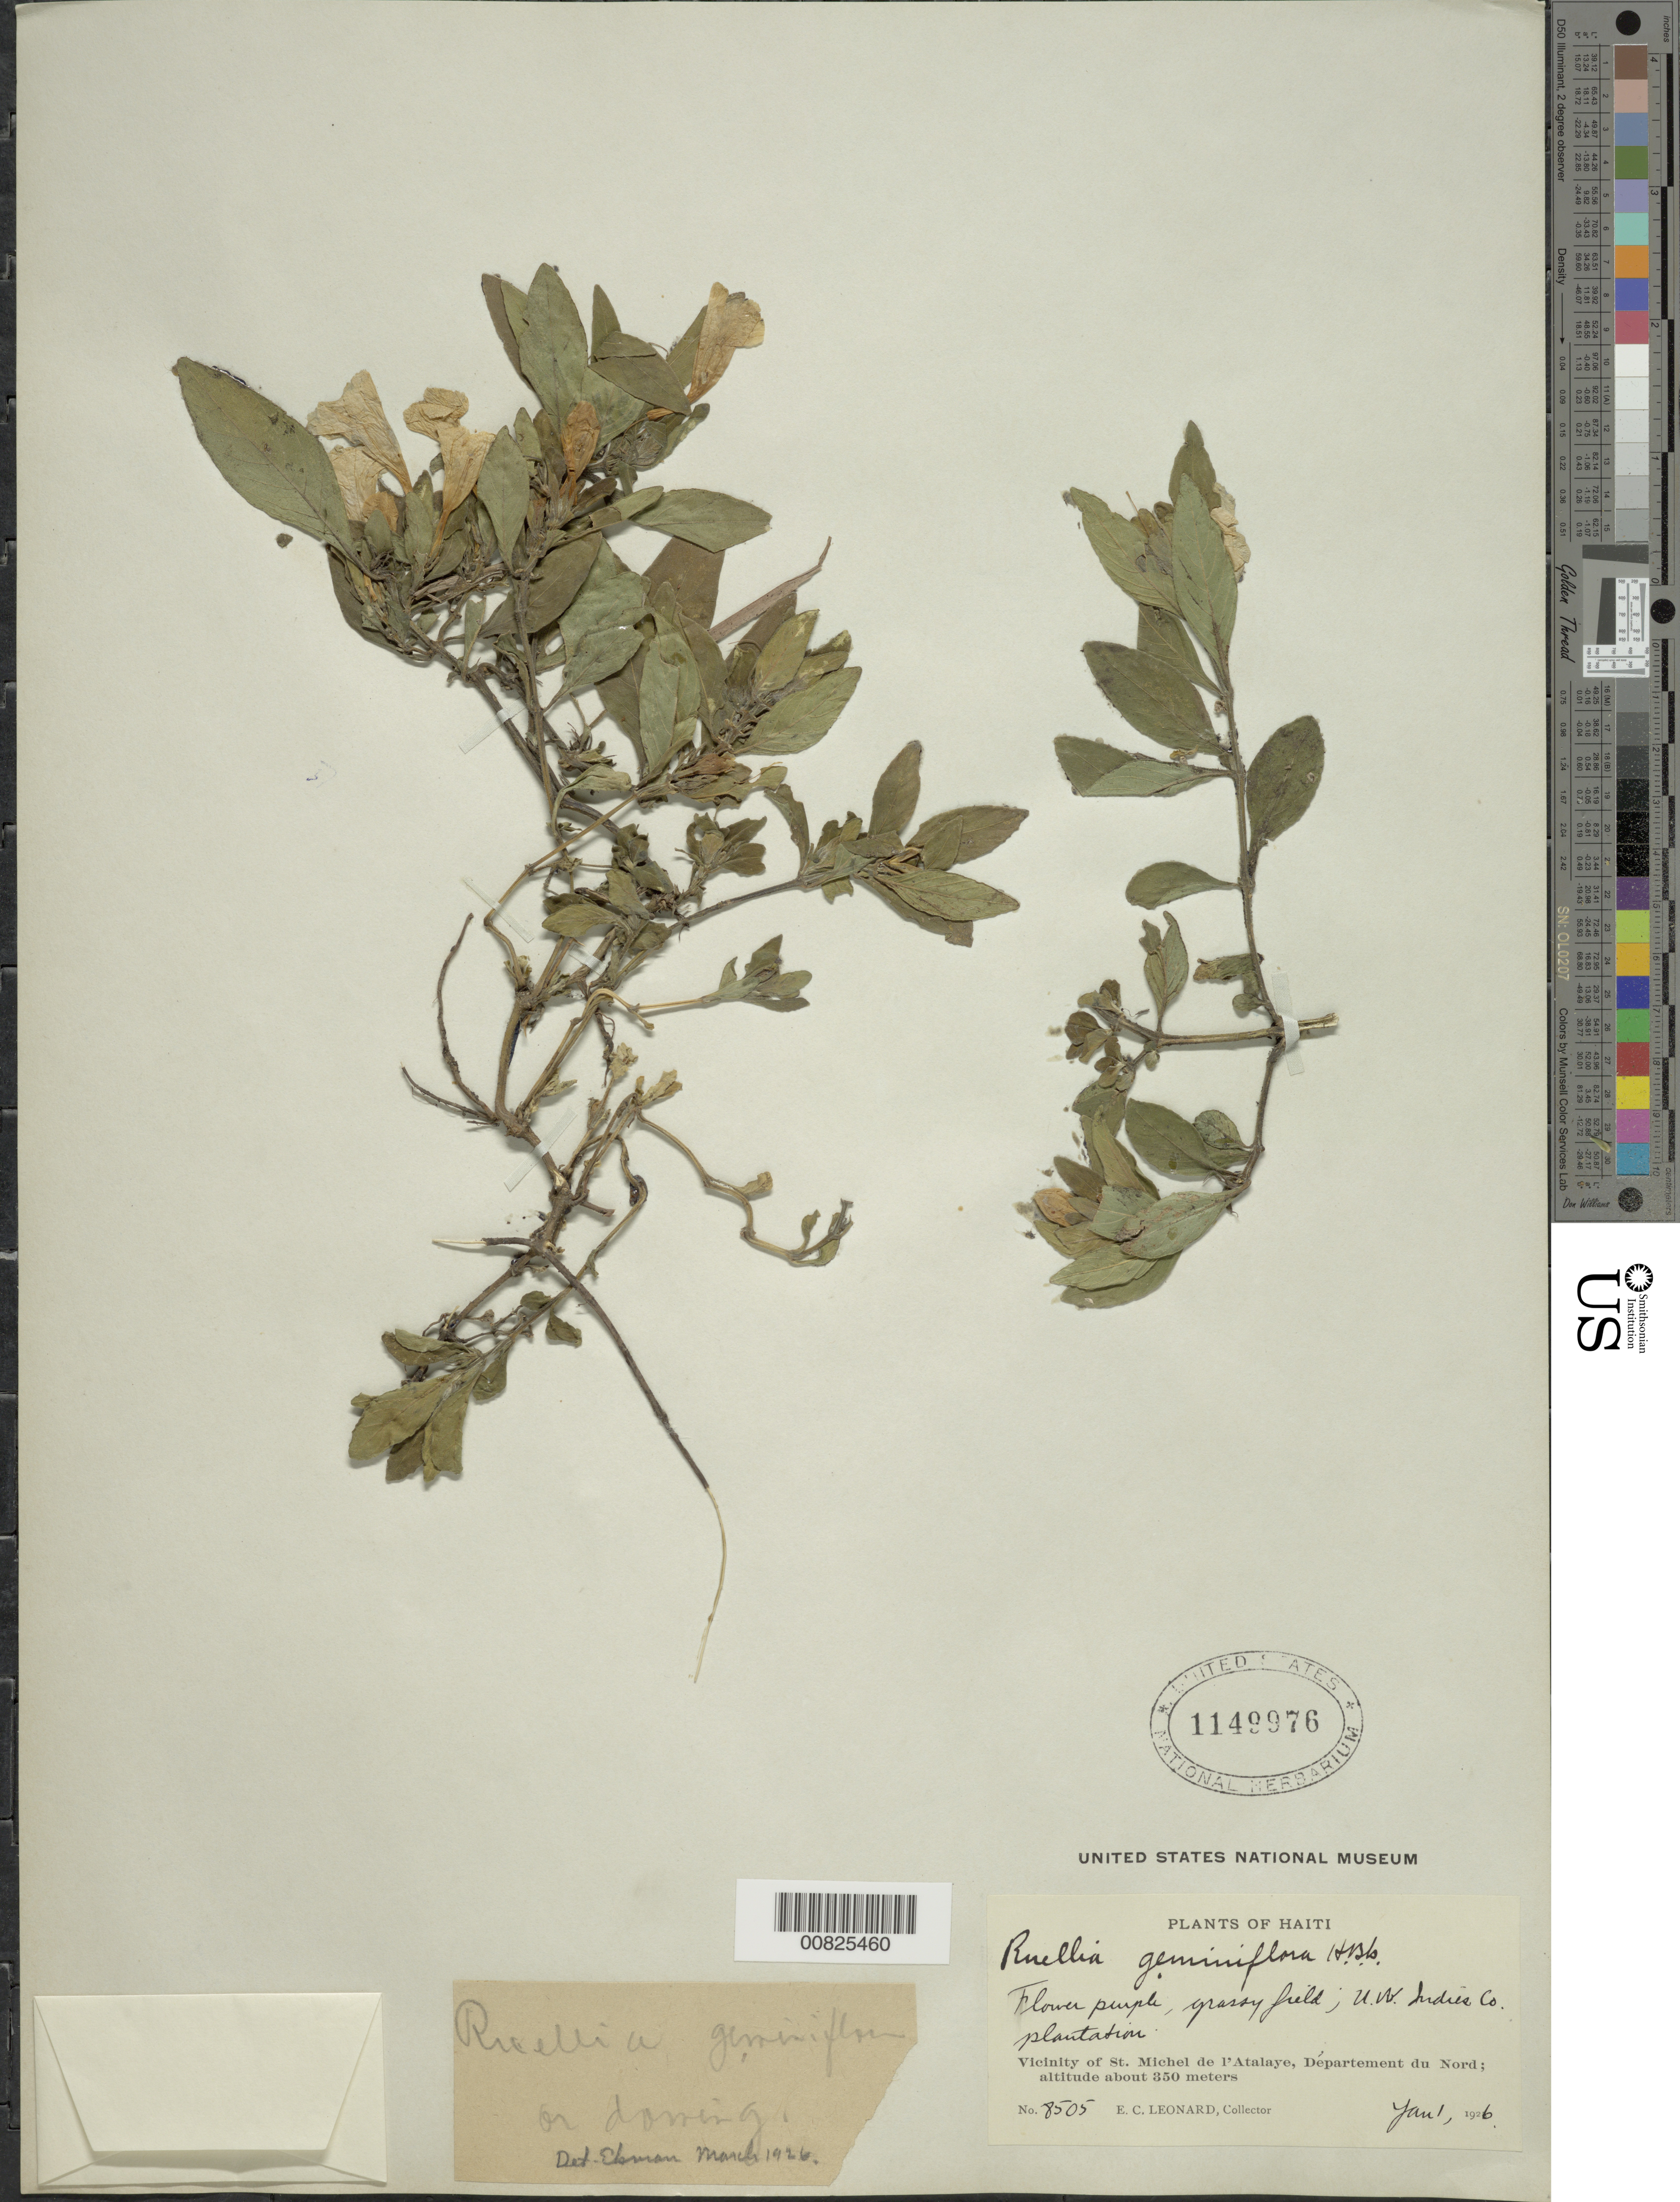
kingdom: Plantae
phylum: Tracheophyta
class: Magnoliopsida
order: Lamiales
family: Acanthaceae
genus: Ruellia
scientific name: Ruellia geminiflora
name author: Kunth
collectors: E. C. Leonard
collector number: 8505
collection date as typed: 01 Jan 1926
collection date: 1926-01-01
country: Haiti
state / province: Artibonite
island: Hispaniola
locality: Vicinity of St. Michel de l'Atalaye, UW Indies Co. Plantation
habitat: Grassy hill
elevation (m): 350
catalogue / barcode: US 1149976